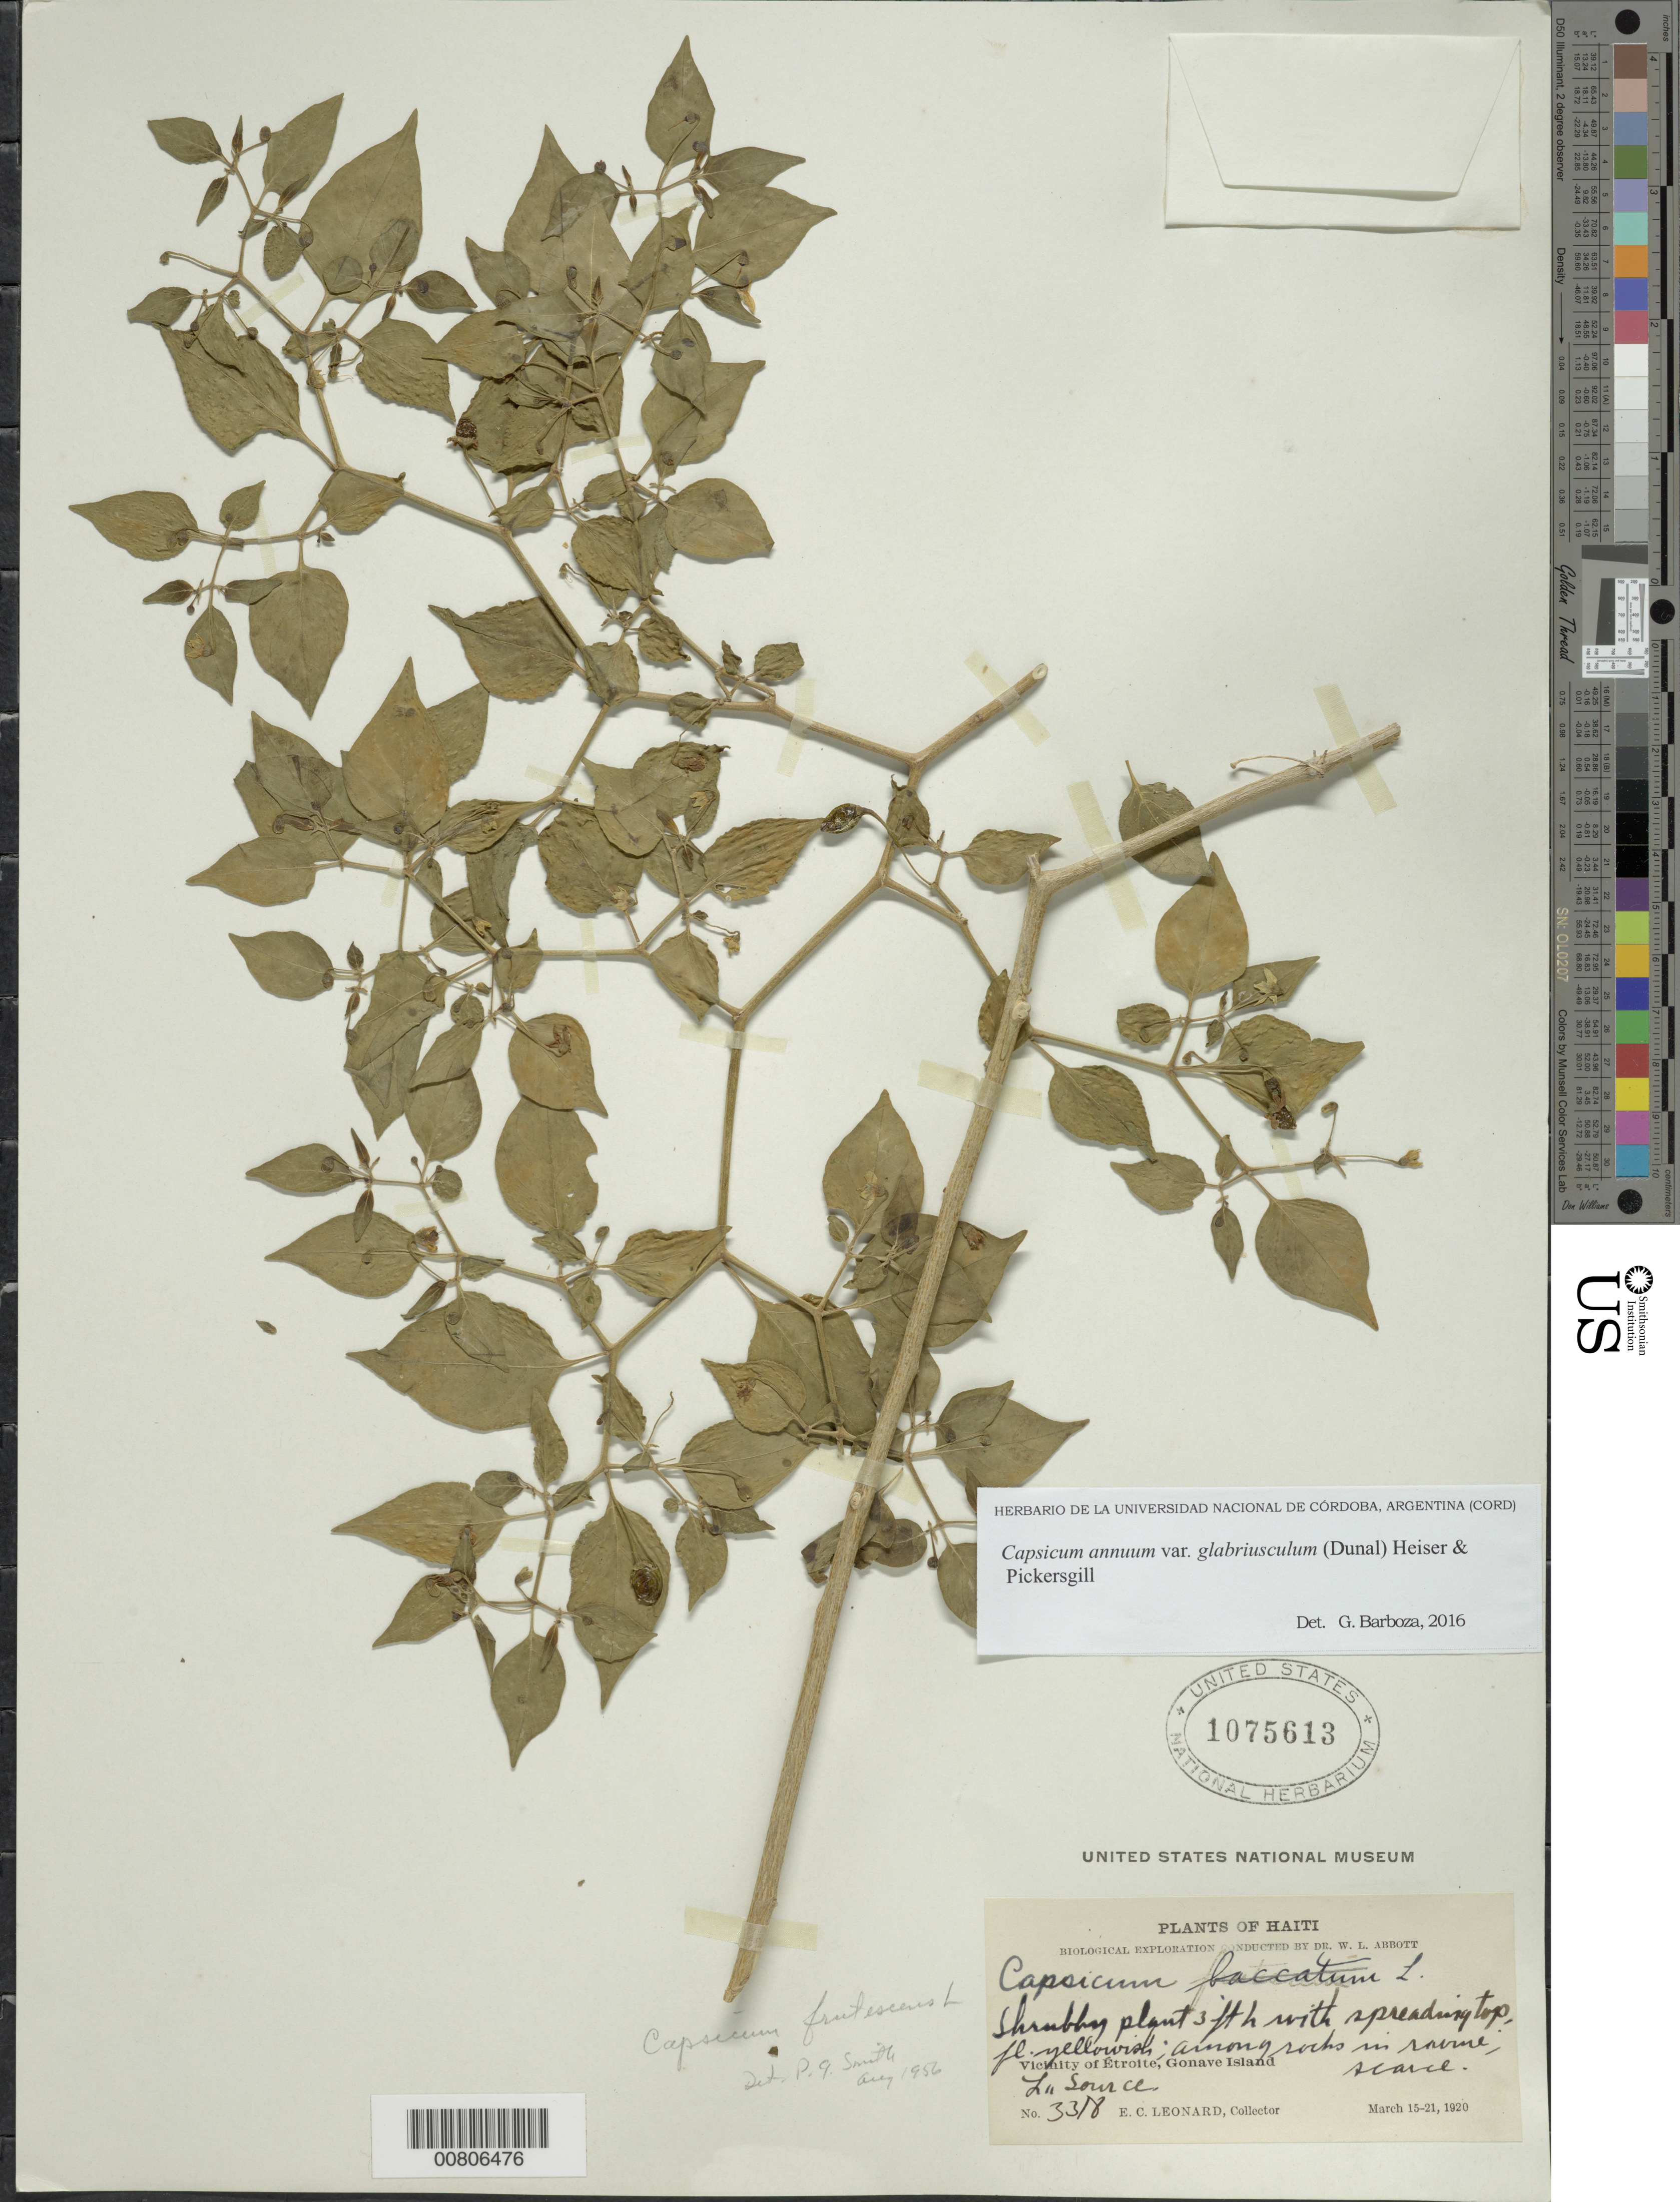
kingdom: Plantae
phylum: Tracheophyta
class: Magnoliopsida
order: Solanales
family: Solanaceae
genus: Capsicum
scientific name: Capsicum annuum var. glabriusculum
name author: (Dunal) Heiser & Pickersgill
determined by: Barboza, G. E., (CORD), Museo Botanico - Cordoba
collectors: E. C. Leonard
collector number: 3318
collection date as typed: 15 Mar 1920 to 21 Mar 1920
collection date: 1920-03-15/1920-03-21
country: Haiti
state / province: Ouest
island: Île de la Gonâve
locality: Vicinity of Étroite, La Source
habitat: Among rocks in ravine, scarce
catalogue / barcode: US 1075613